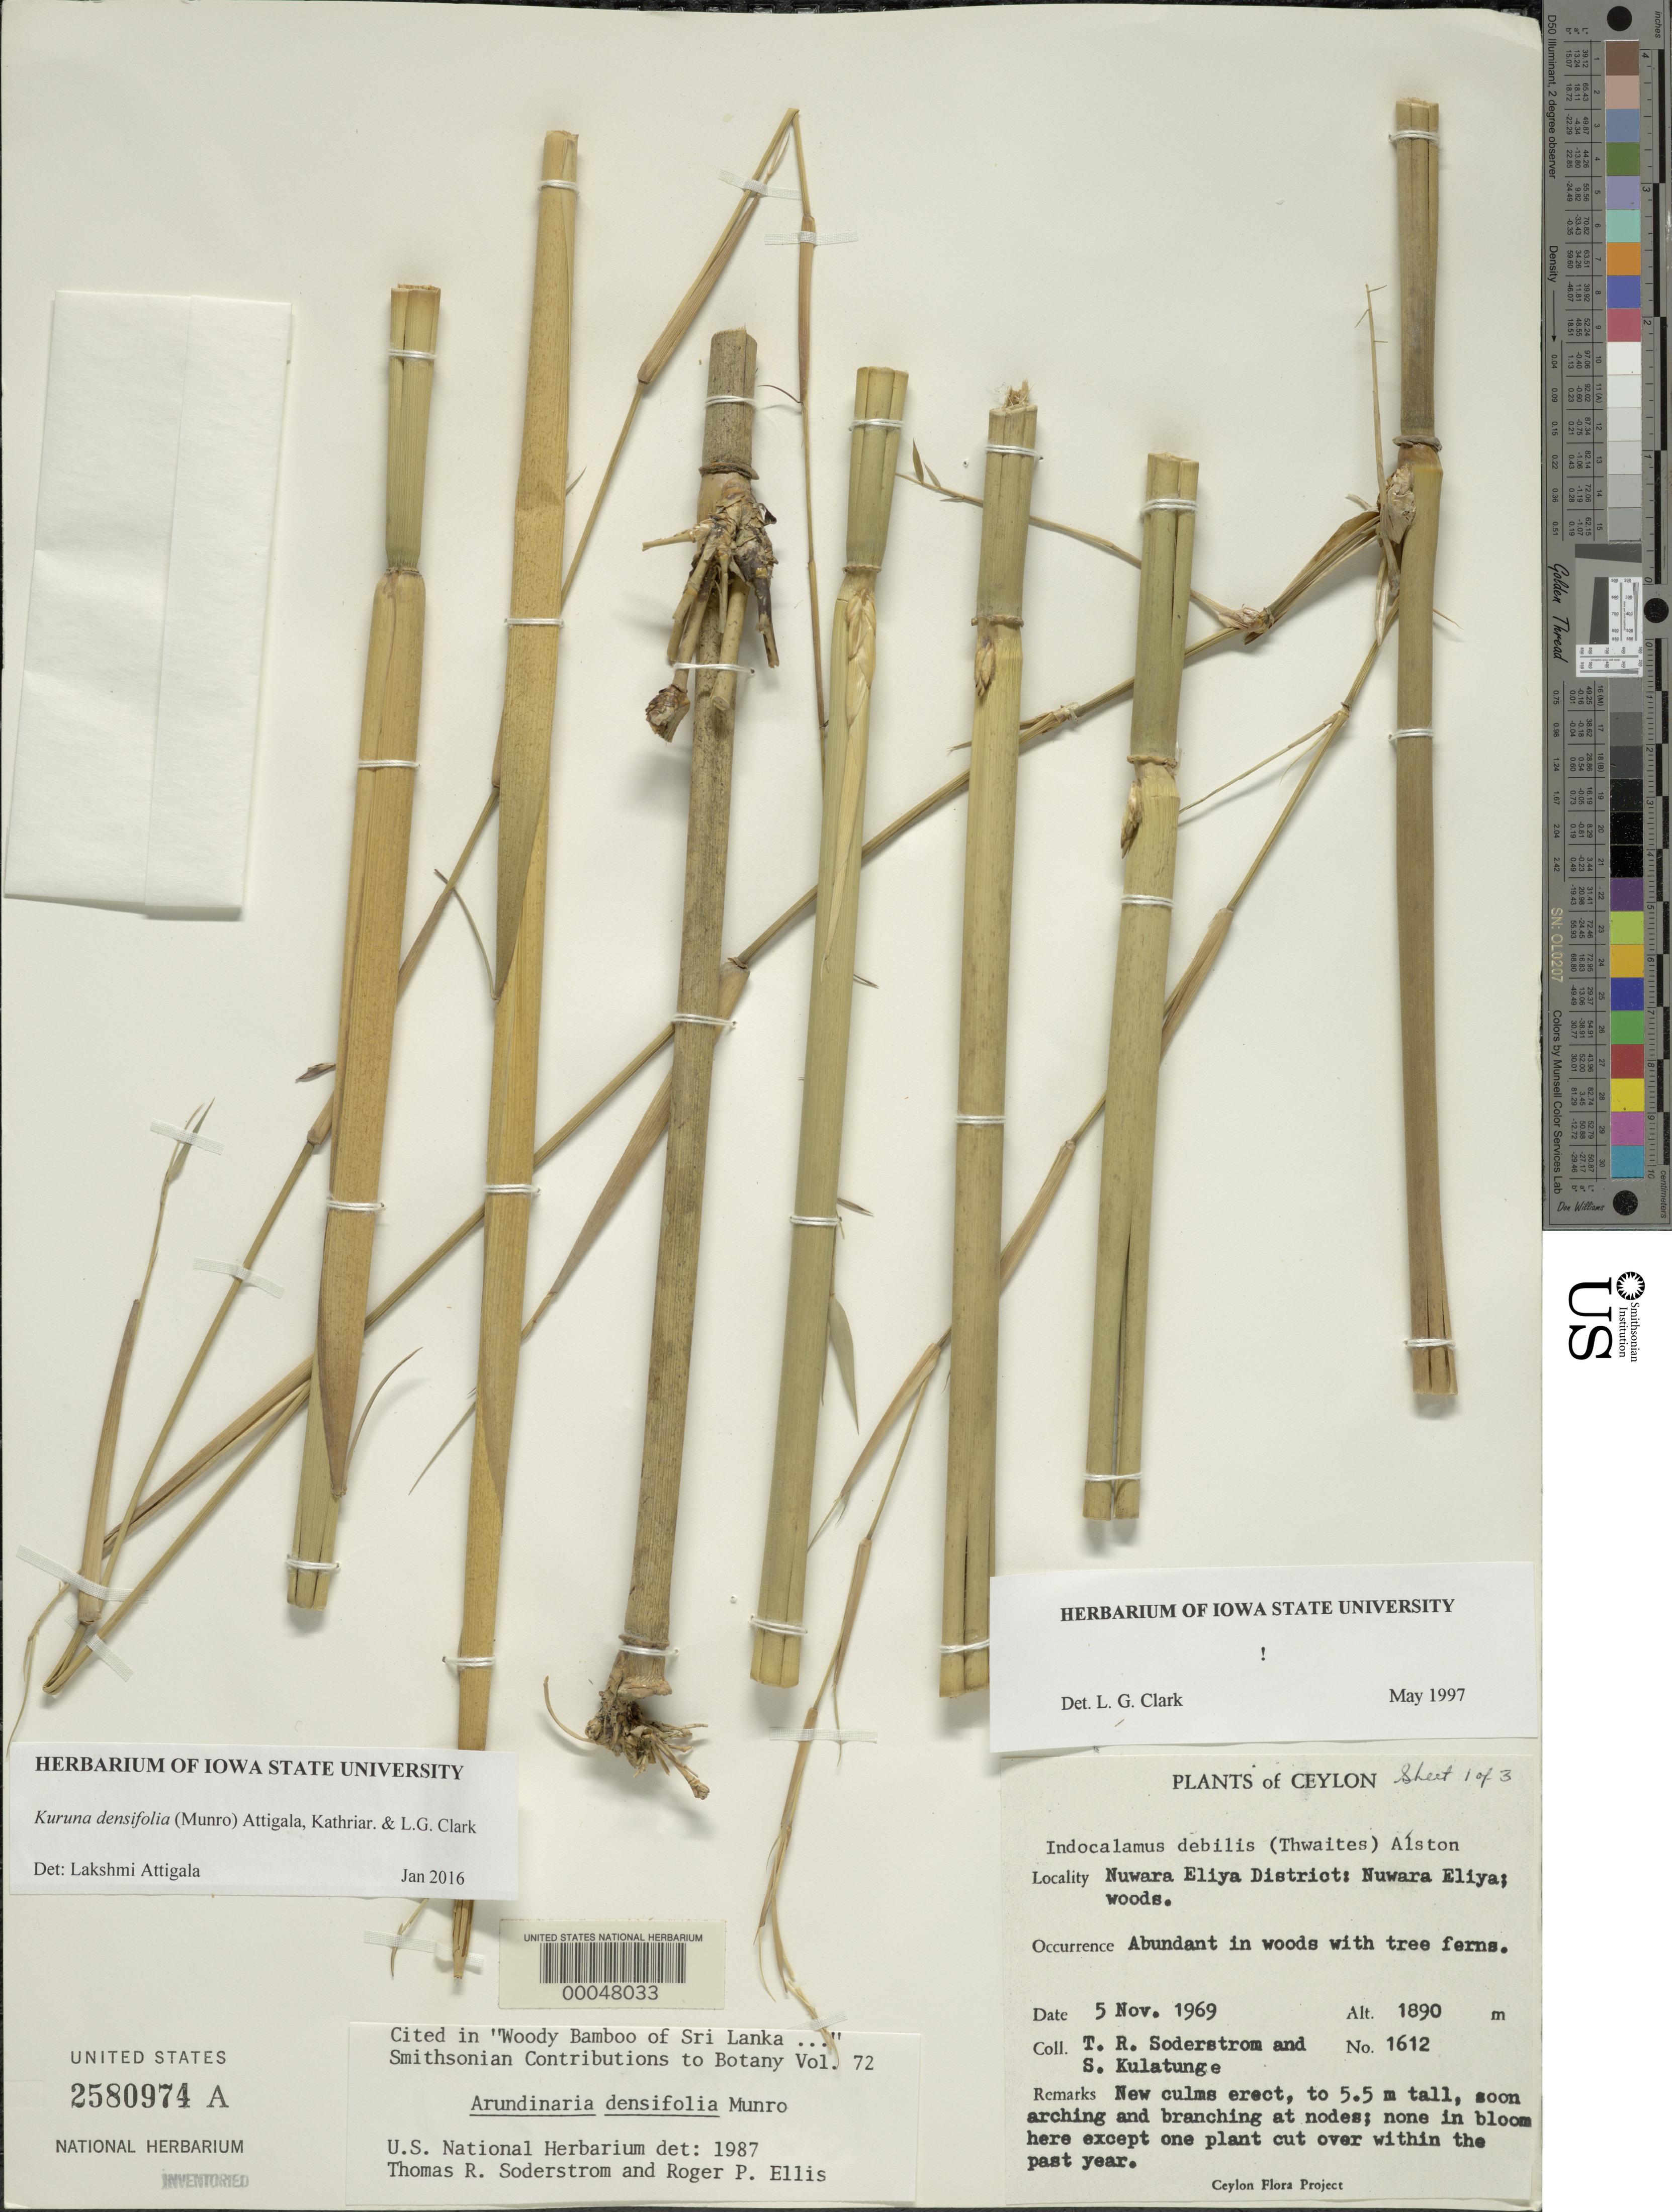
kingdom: Plantae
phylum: Tracheophyta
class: Liliopsida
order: Poales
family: Poaceae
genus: Kuruna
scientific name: Kuruna densifolia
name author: (Munro) Attigala et al.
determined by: Attigala, L.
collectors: T. R. Soderstrom & S. Kulatunge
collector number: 1612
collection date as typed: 05 Nov 1969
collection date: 1969-11-05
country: Sri Lanka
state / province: Central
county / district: Nuwara Eliya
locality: Nuwara eliya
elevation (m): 1890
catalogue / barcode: US 2580974A